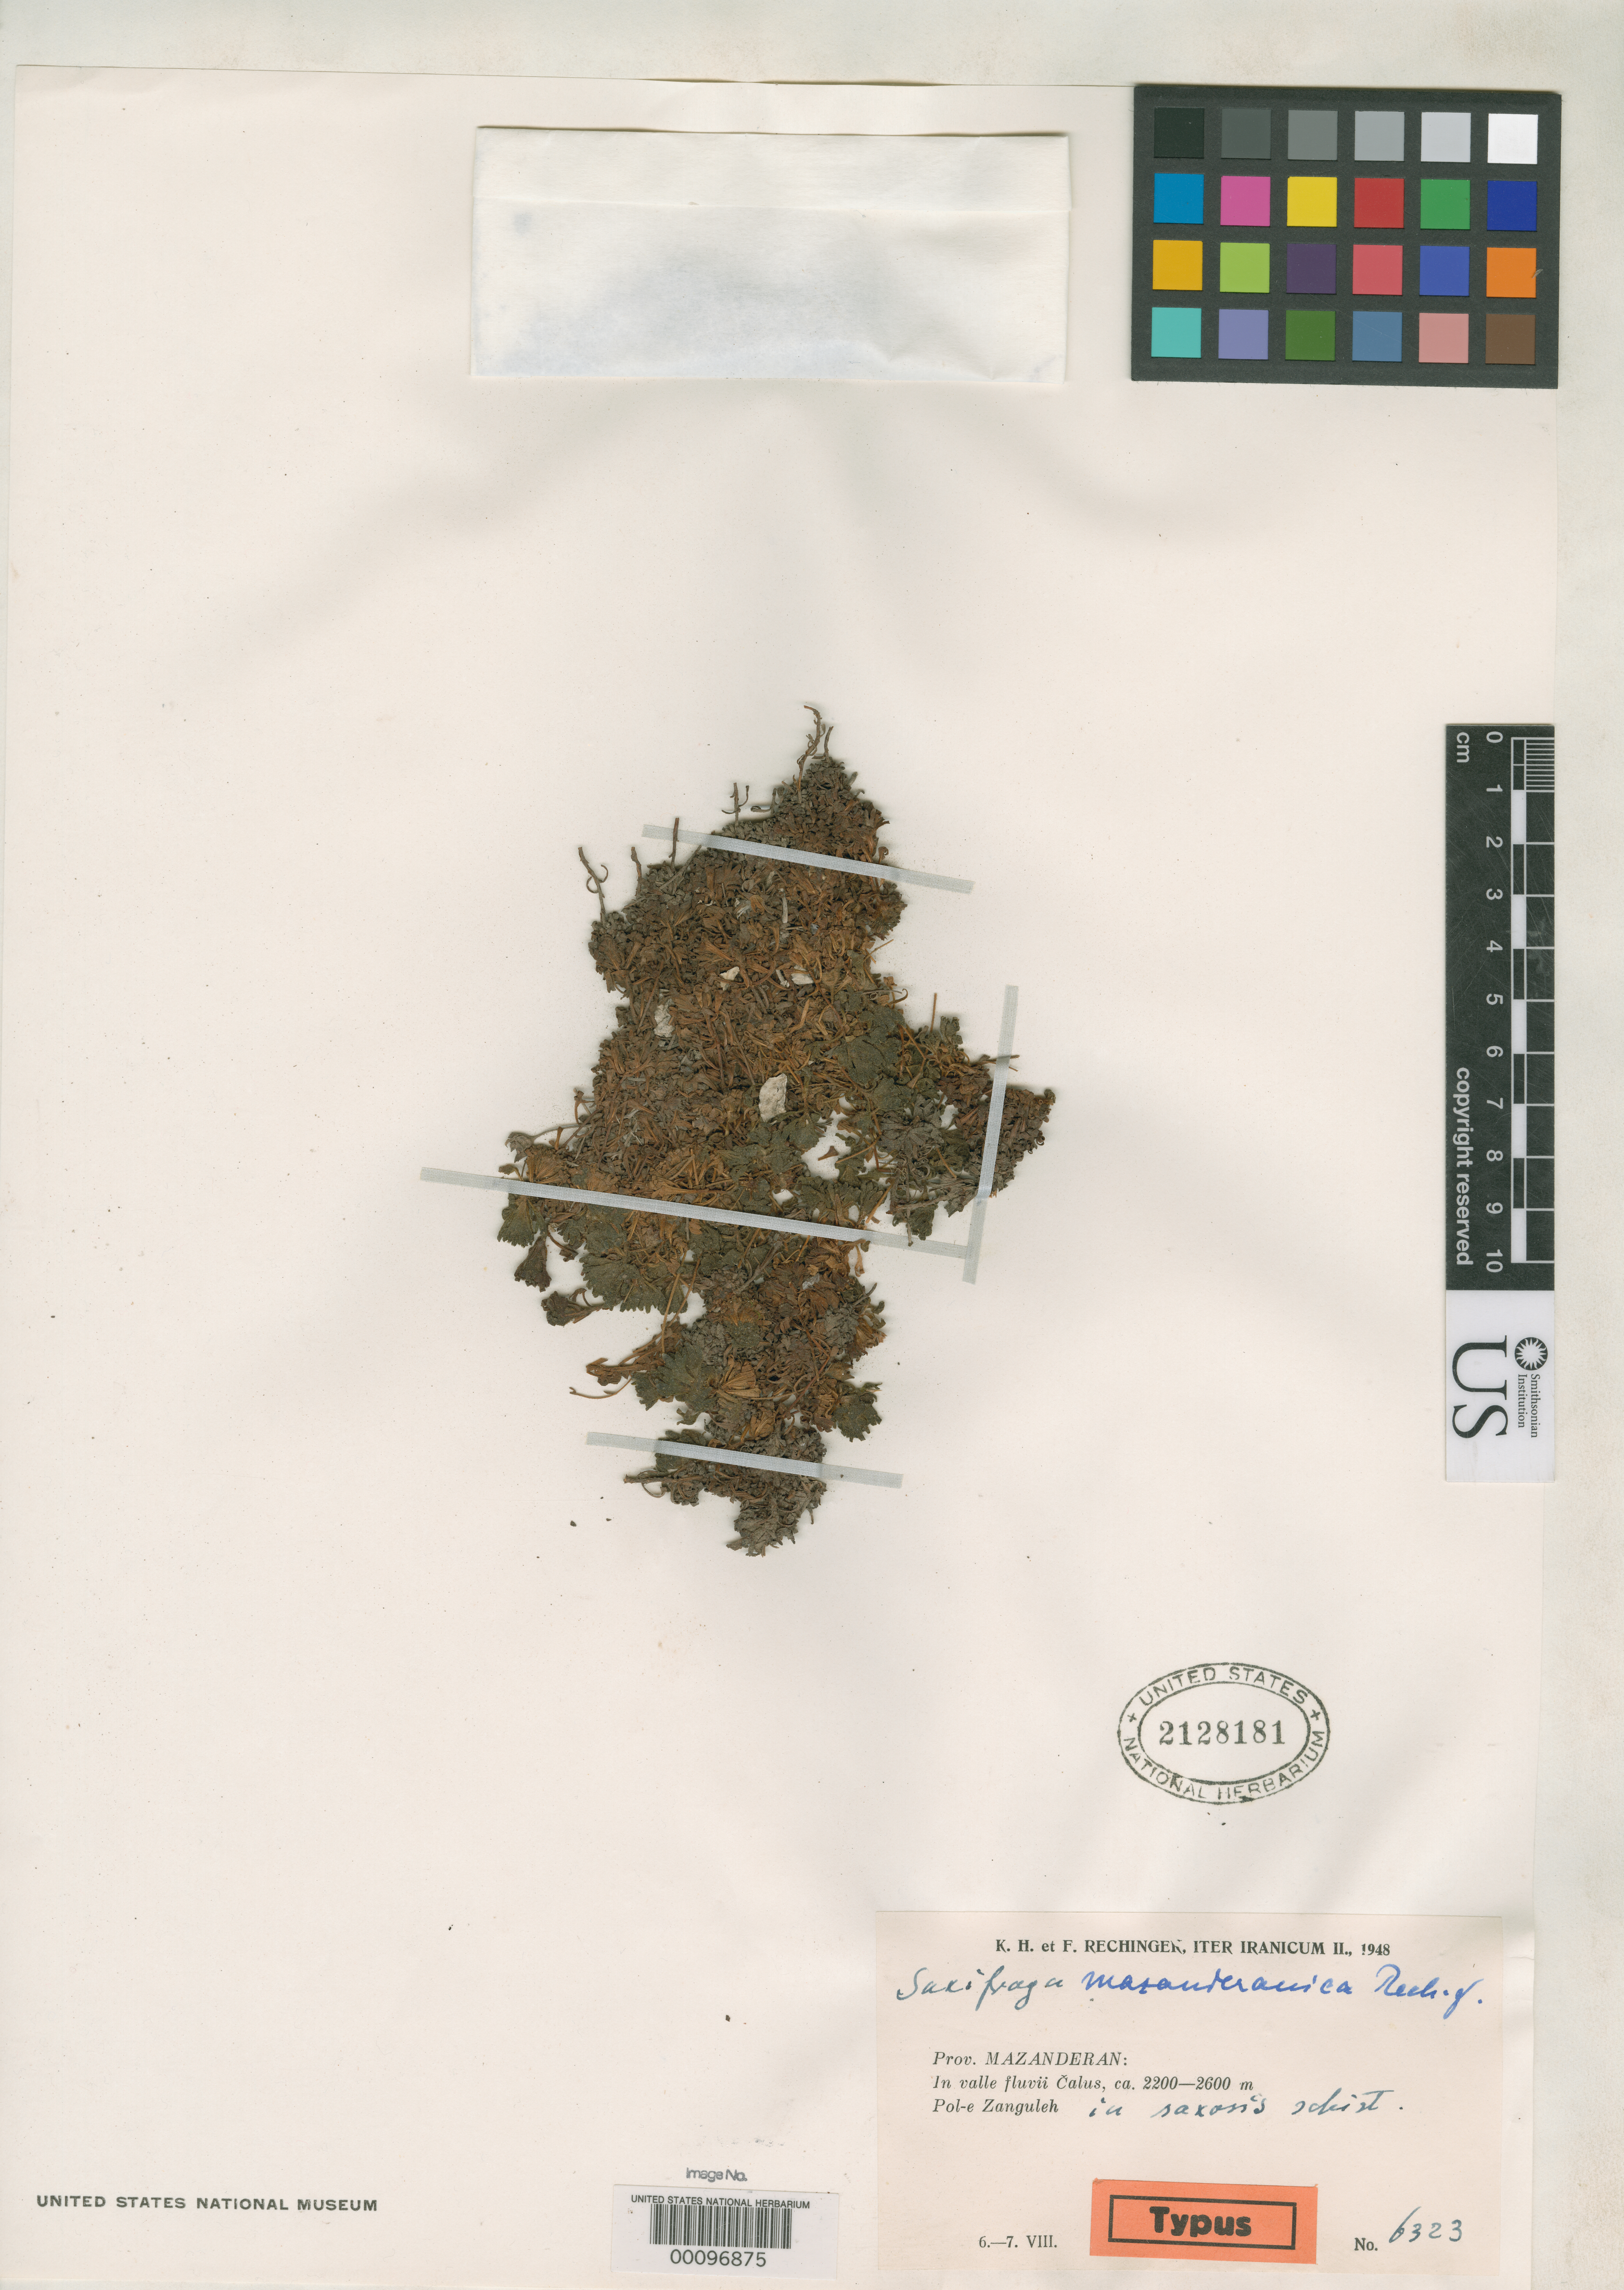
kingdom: Plantae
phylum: Tracheophyta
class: Magnoliopsida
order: Saxifragales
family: Saxifragaceae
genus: Saxifraga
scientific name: Saxifraga mazanderanica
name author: Rech. f.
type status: Isotype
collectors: K. H. Rechinger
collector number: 6323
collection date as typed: Jun 1948 to -- Jul 1948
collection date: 1948-06/1948-07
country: Iran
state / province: Mazandaran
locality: Pol-e Zanguleh.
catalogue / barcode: US 2128181